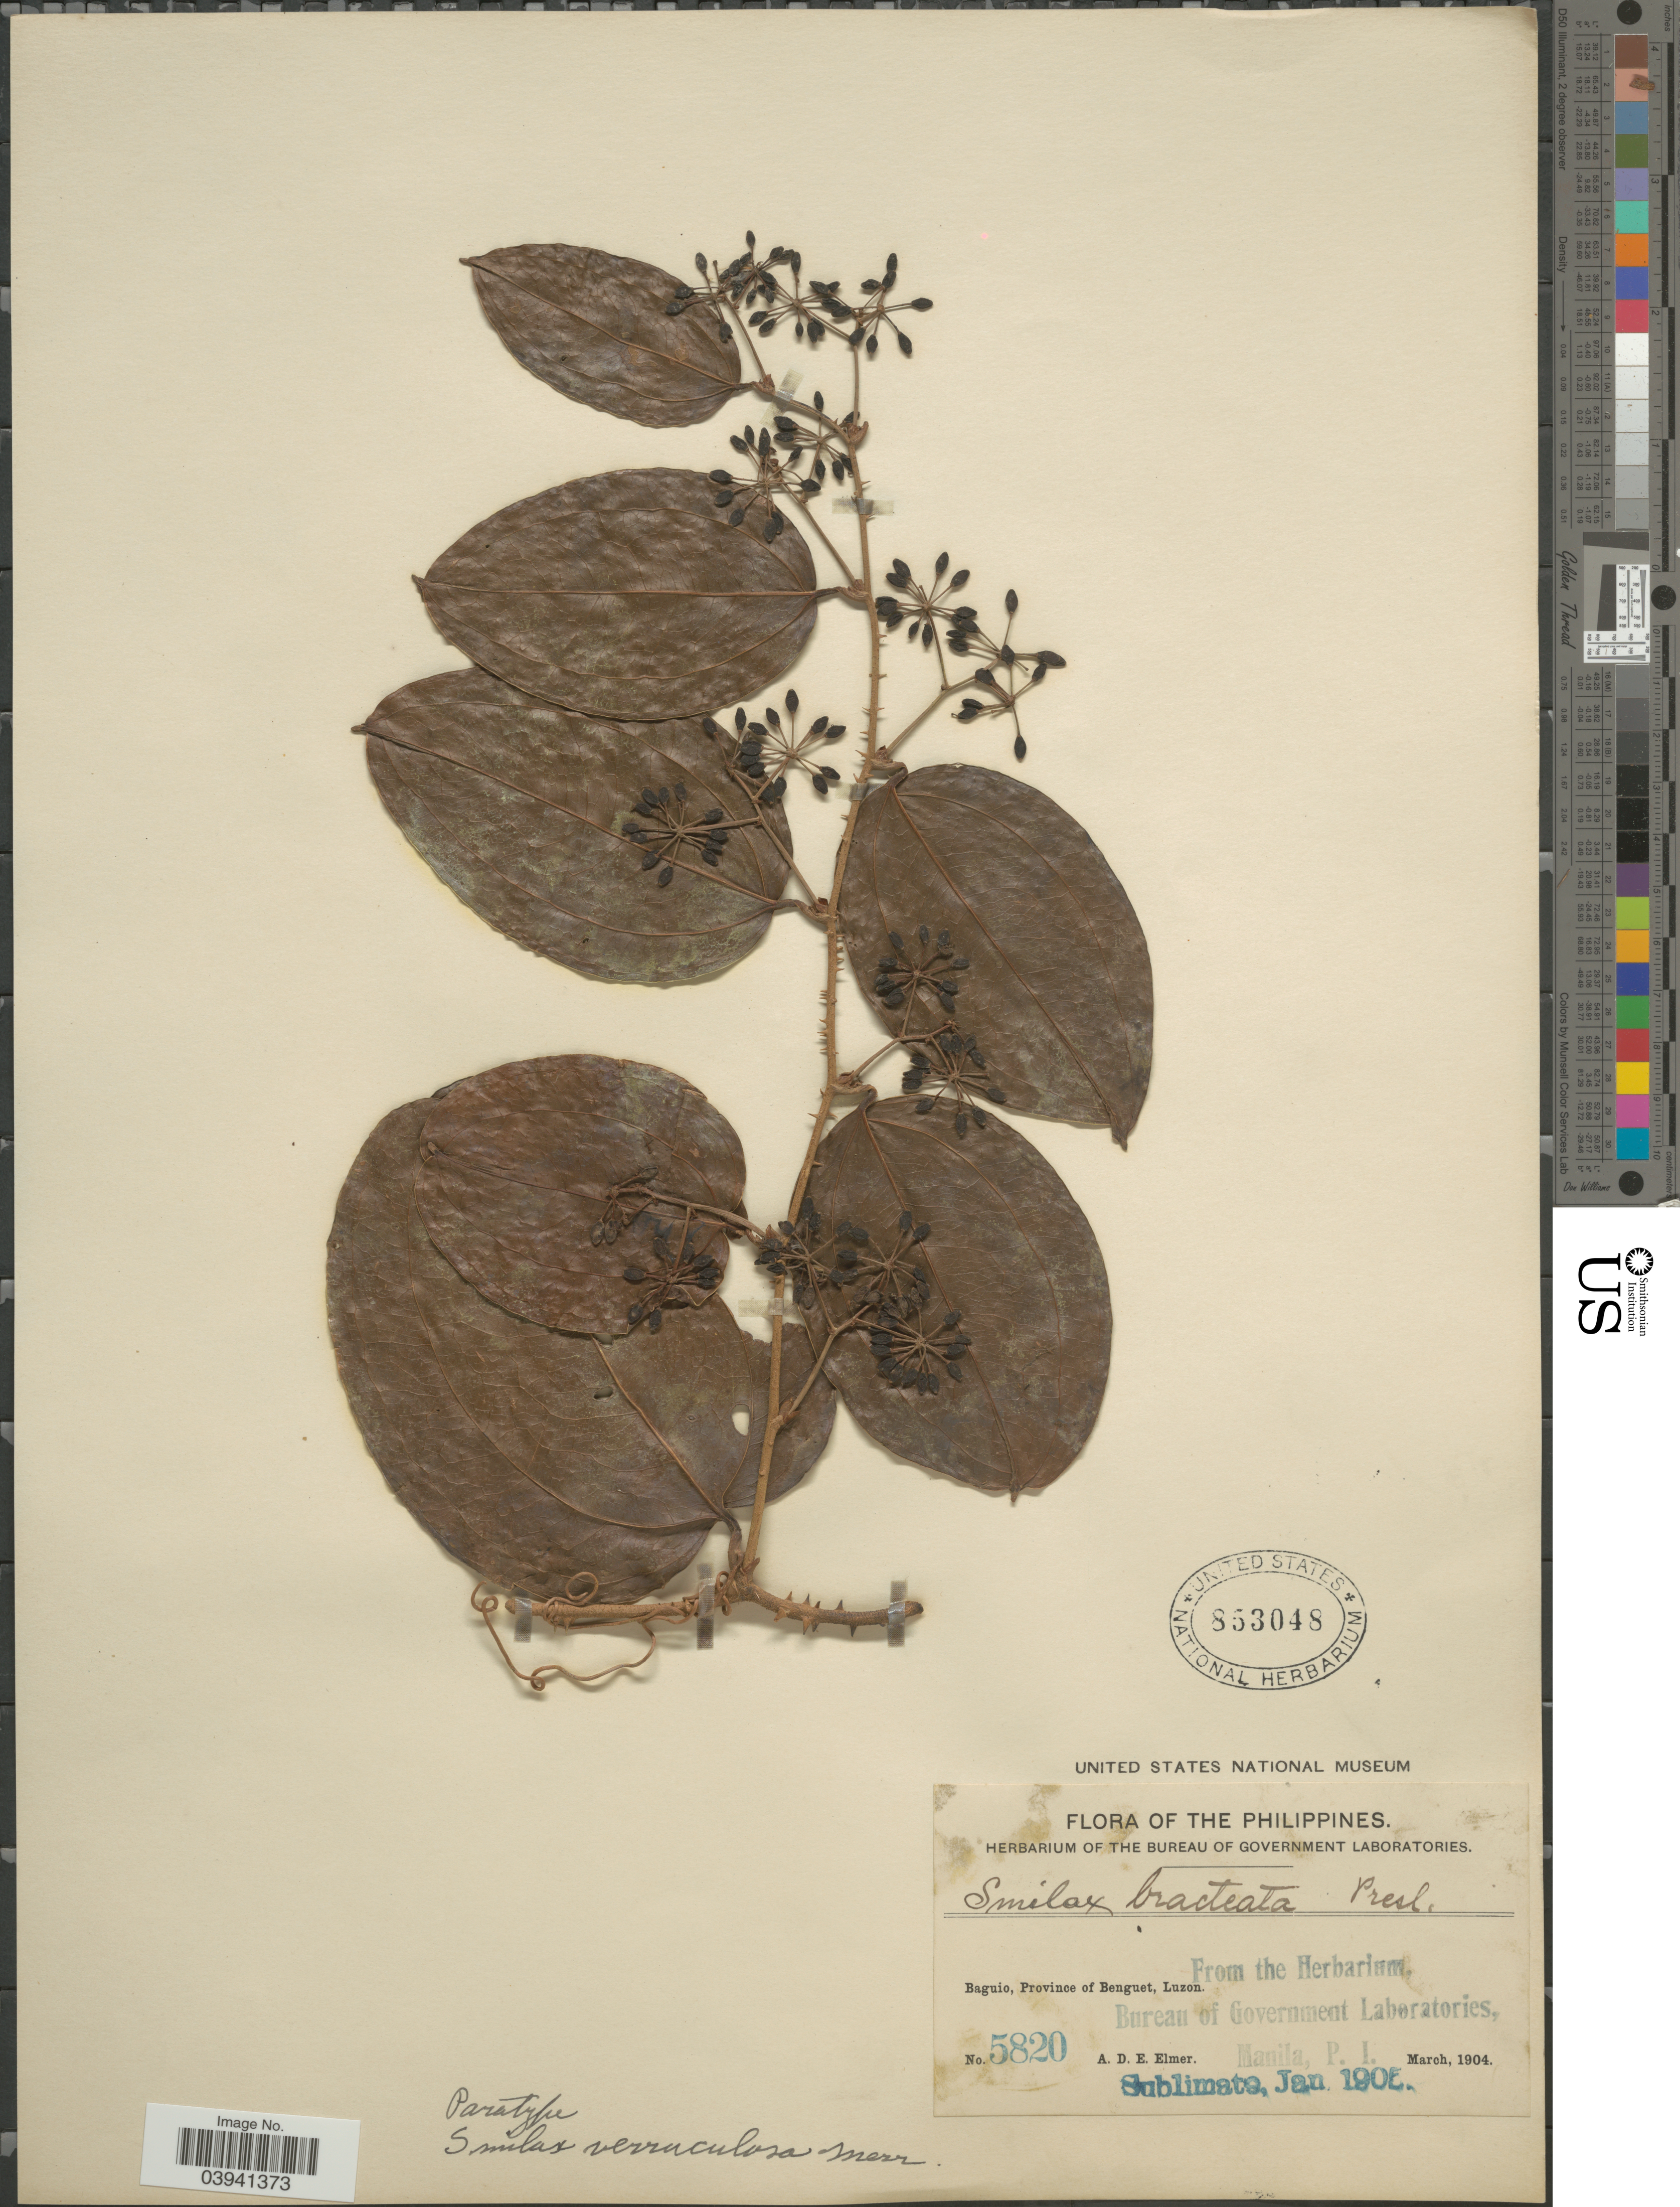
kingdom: Plantae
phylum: Tracheophyta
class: Liliopsida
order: Liliales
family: Smilacaceae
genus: Smilax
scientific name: Smilax verruculosa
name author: Merr.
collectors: A. D. E. Elmer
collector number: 5820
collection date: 1904-03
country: Philippines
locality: Baguio, Province of Benguet, Luzon.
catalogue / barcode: US 853048